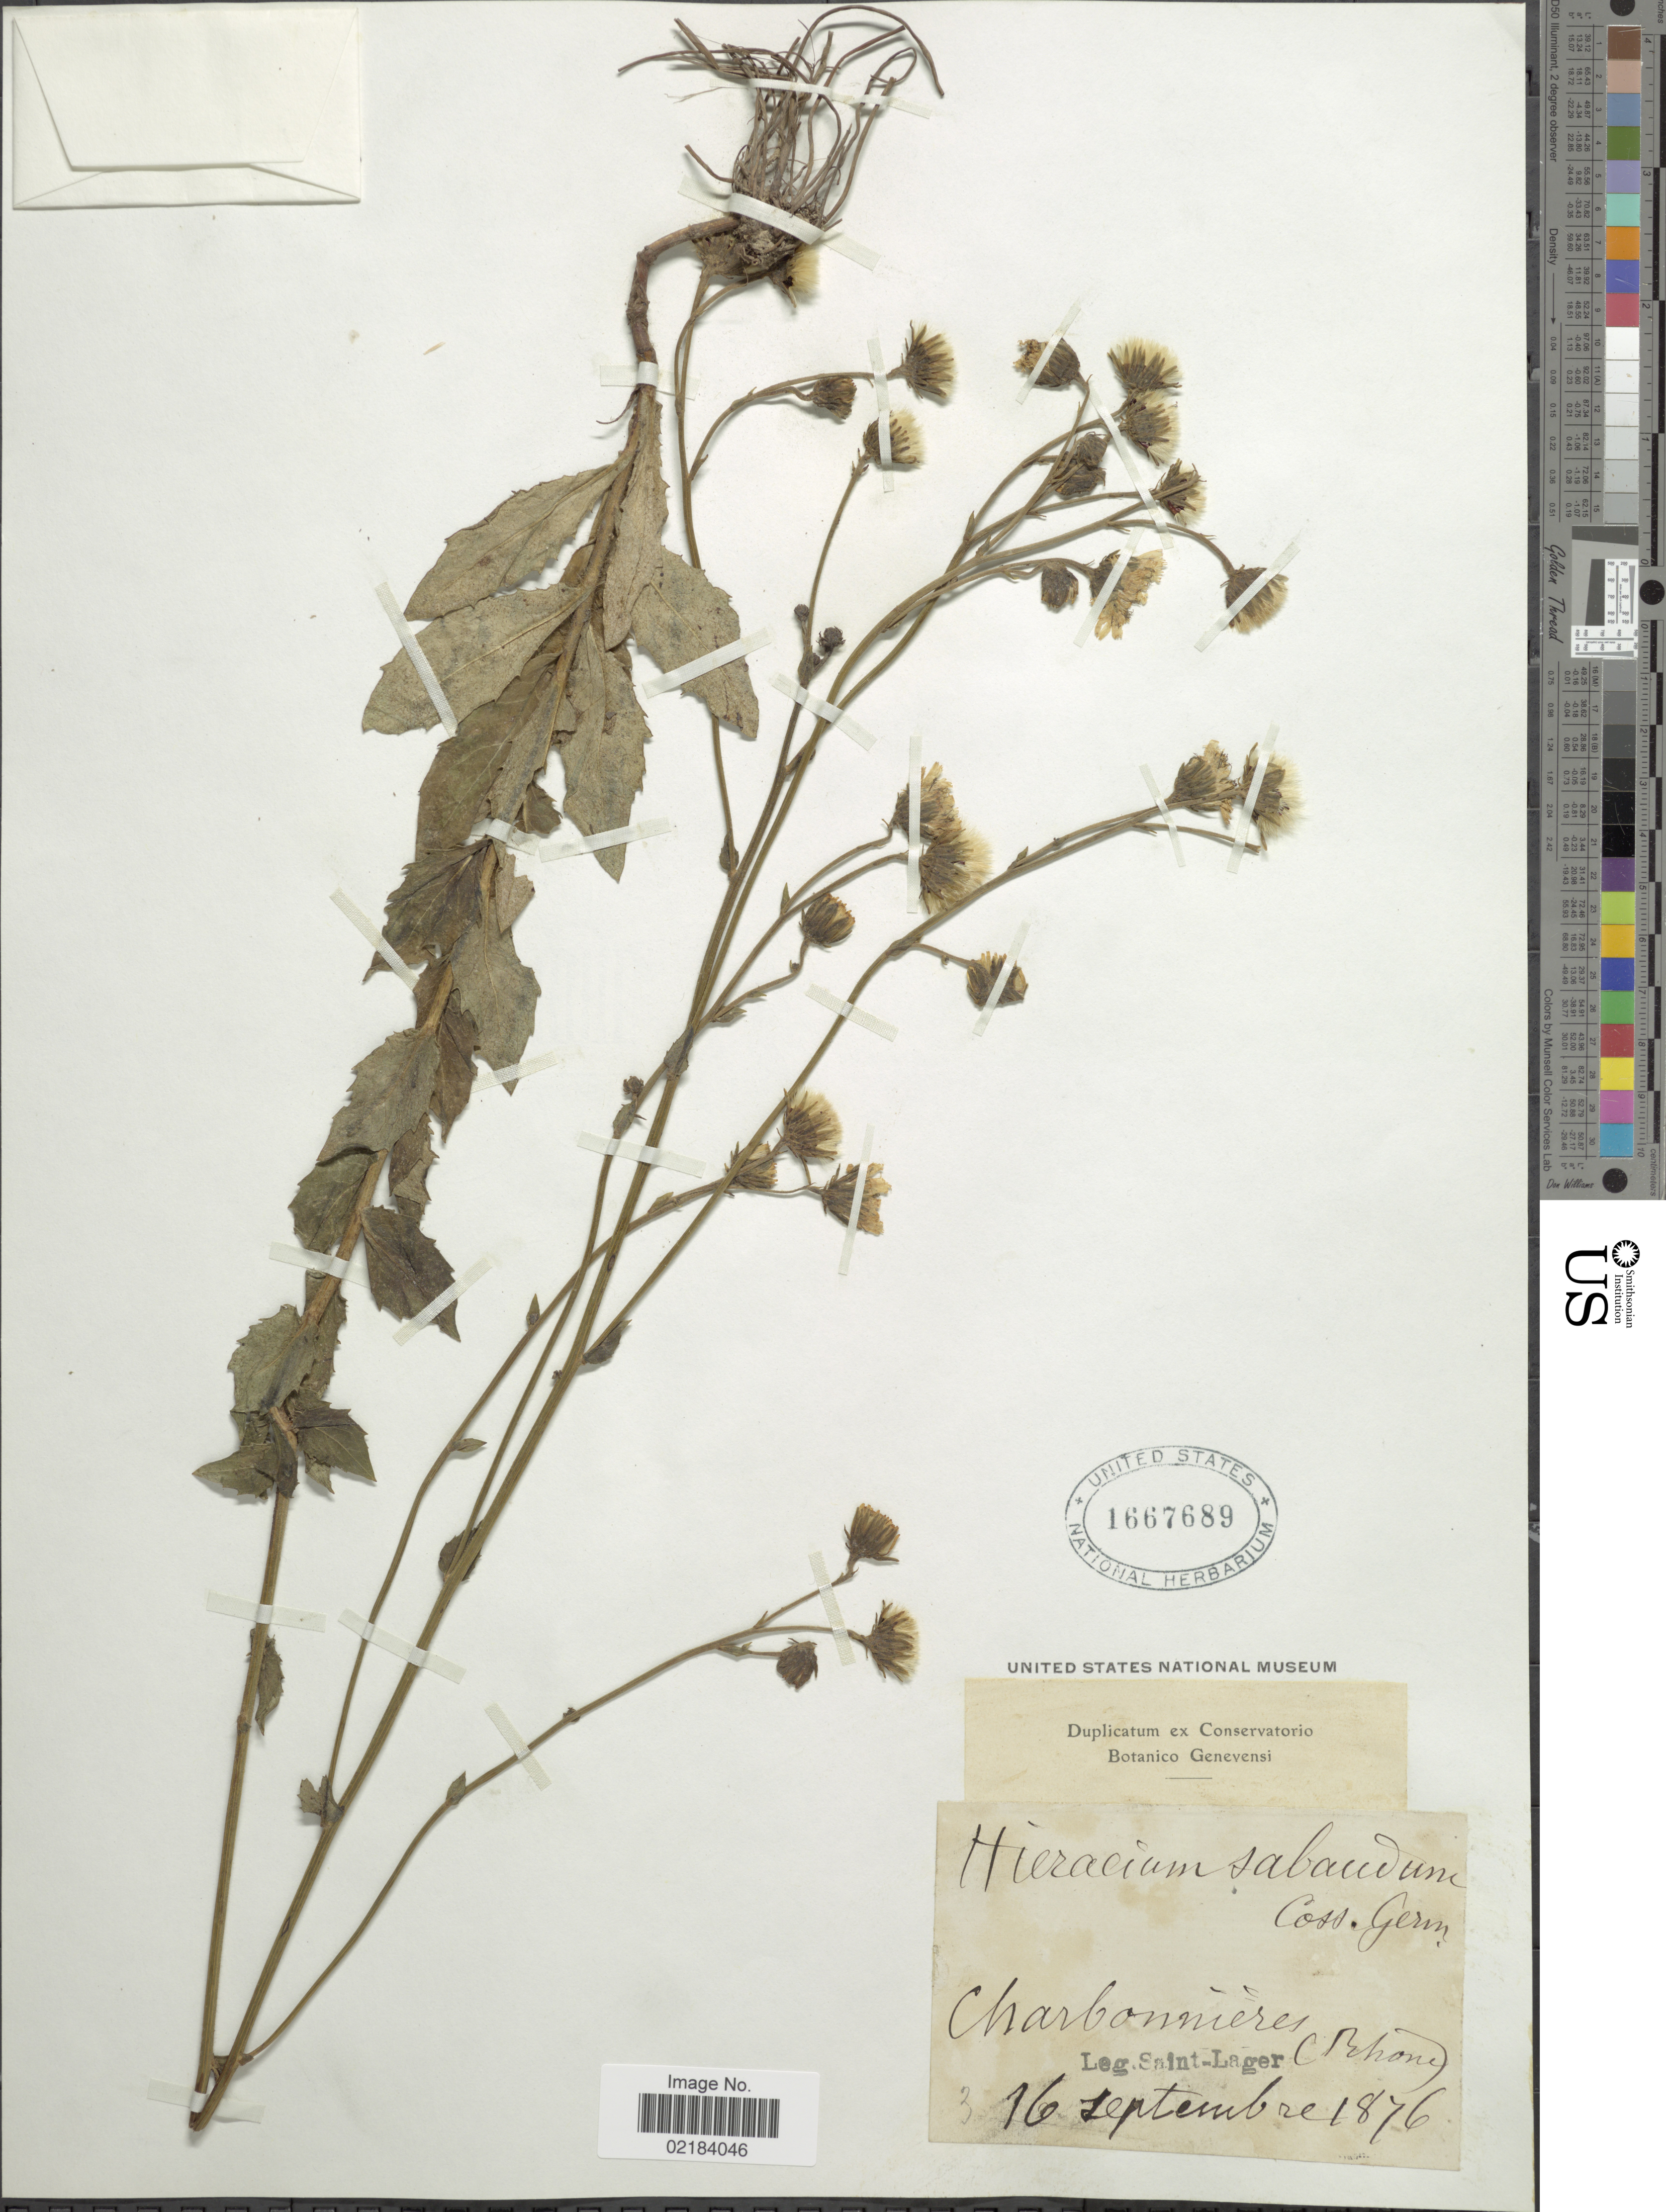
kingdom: Plantae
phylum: Tracheophyta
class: Magnoliopsida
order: Asterales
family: Asteraceae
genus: Hieracium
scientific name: Hieracium sabaudum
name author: L.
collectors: Saint-Lager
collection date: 1876-09-16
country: France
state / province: Auvergne-Rhône-Alpes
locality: Charbonnieres [interpreted]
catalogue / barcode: US 1667689